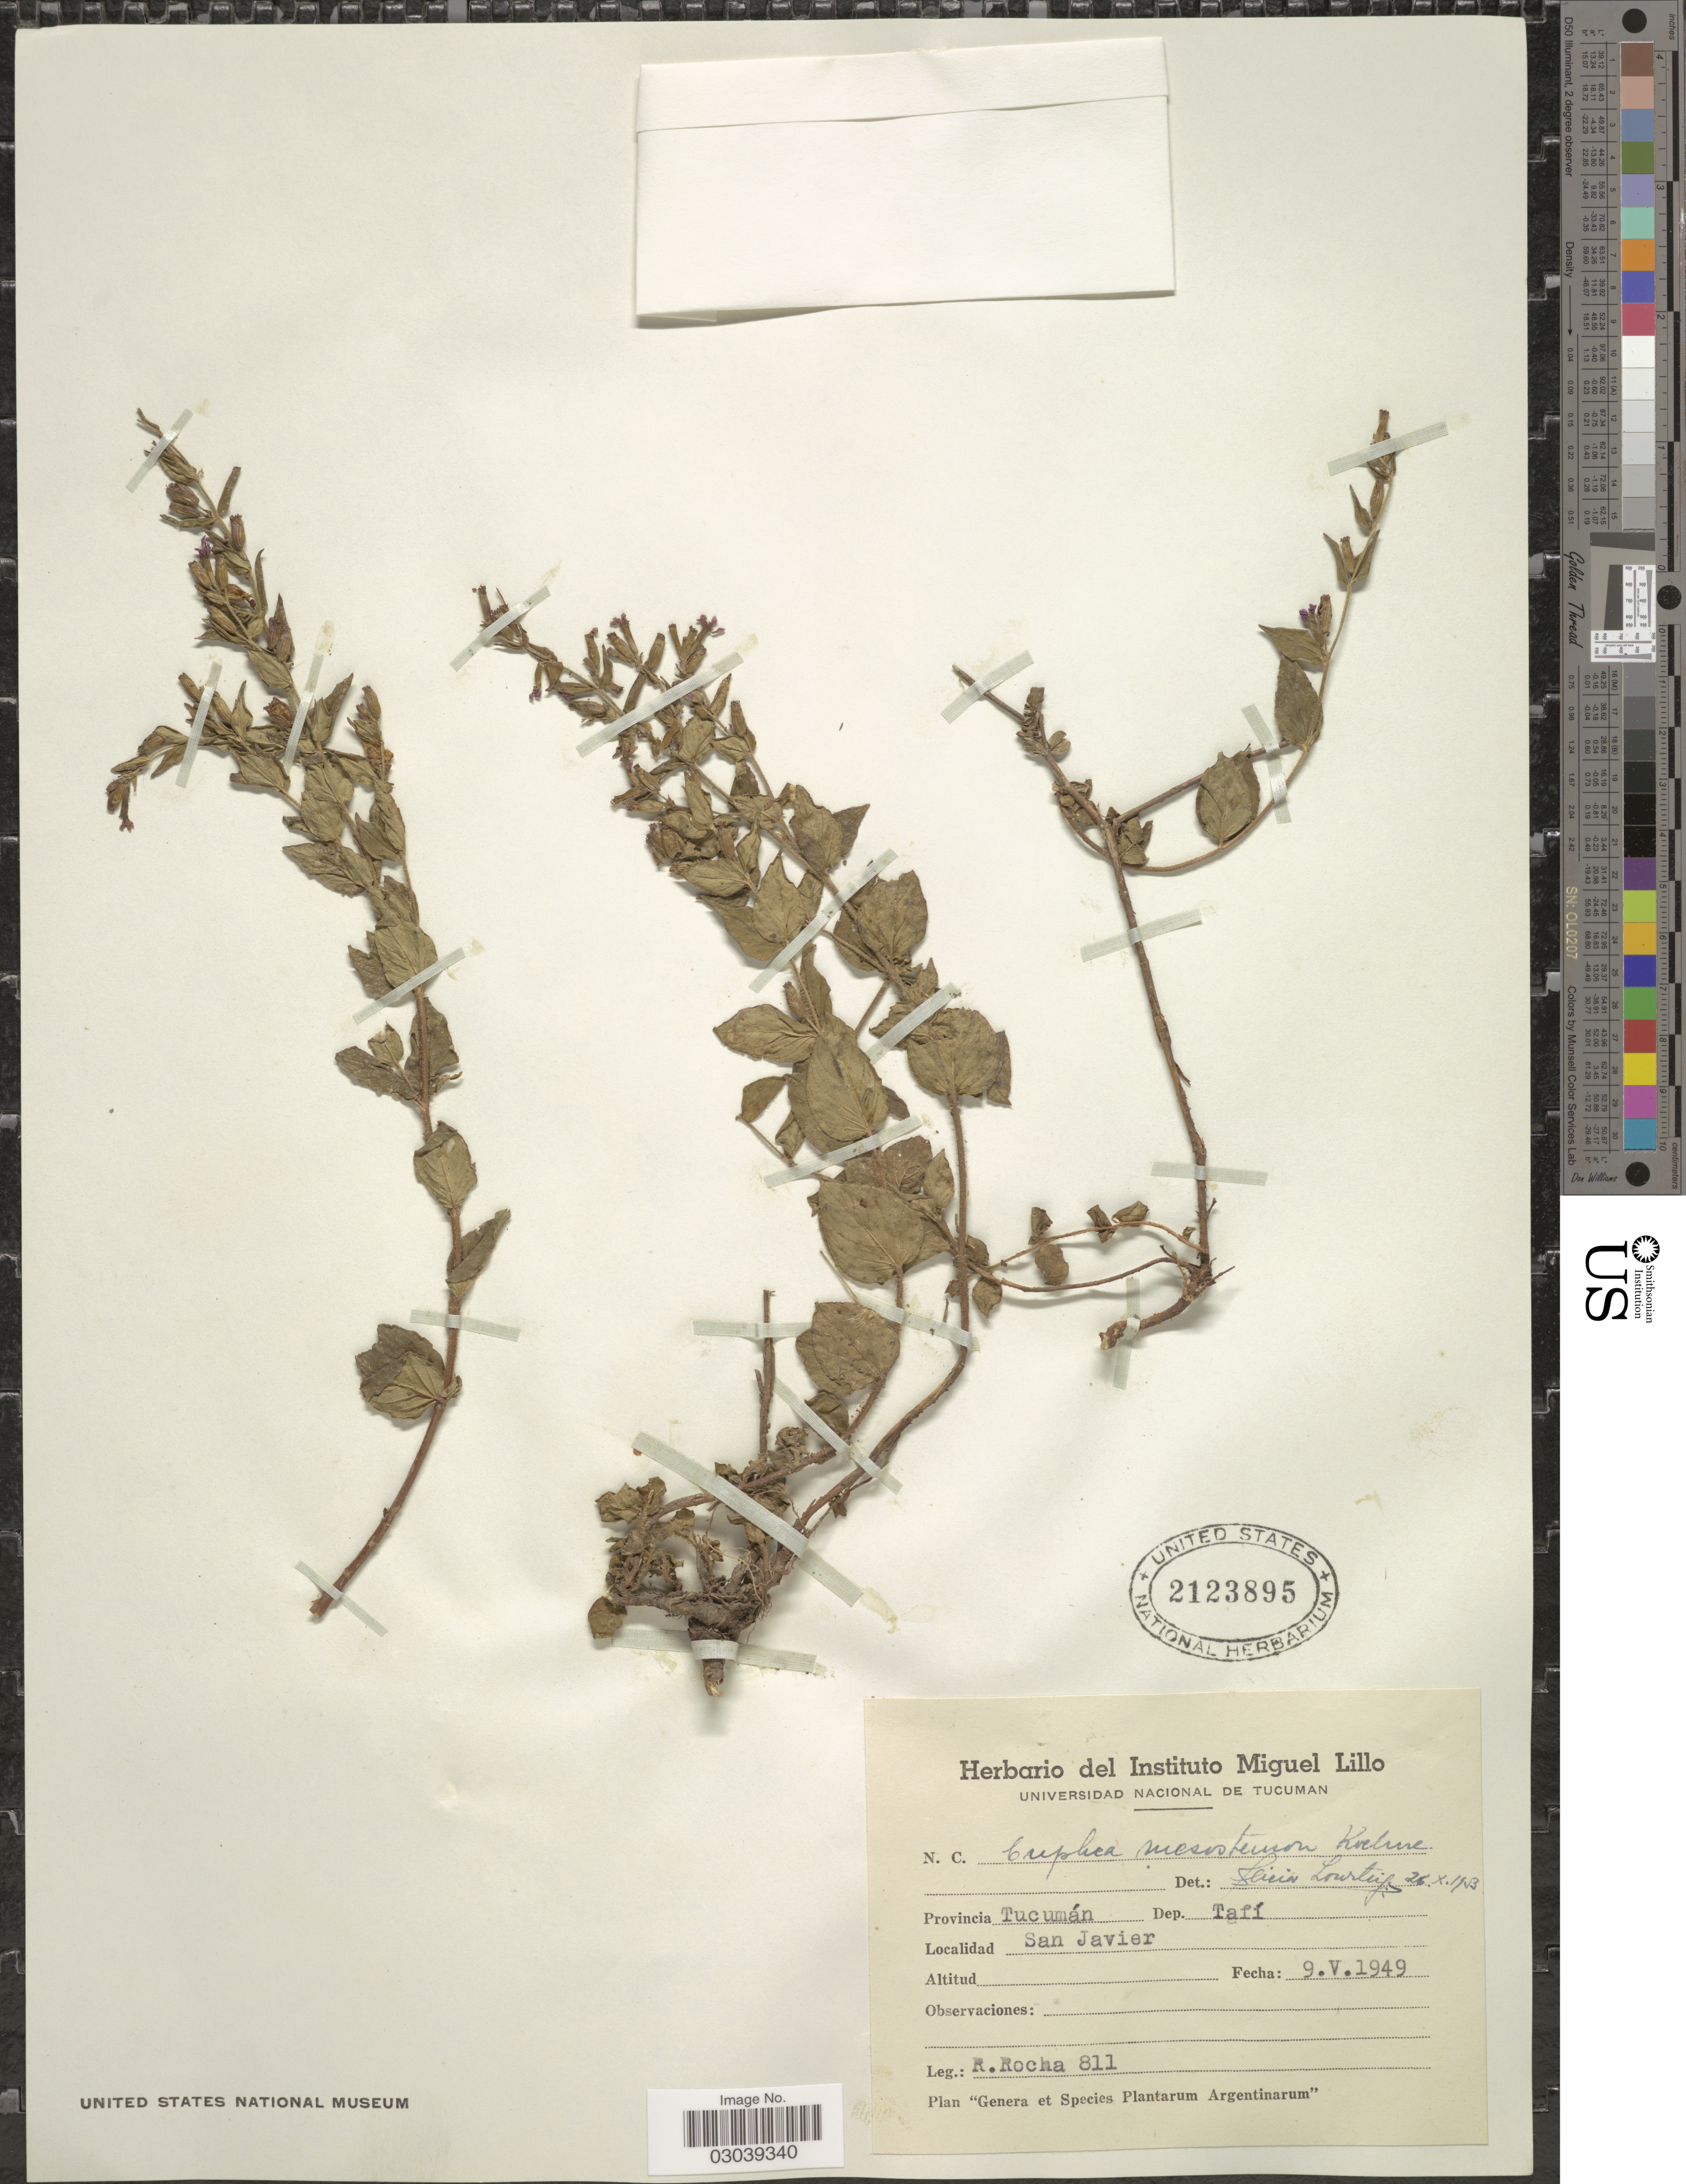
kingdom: Plantae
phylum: Tracheophyta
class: Magnoliopsida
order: Myrtales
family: Lythraceae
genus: Cuphea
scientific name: Cuphea calophylla subsp. mesostemon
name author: (Koehne) Lourteig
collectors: R. Rocha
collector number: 811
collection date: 1949-05-09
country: Argentina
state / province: Tucuman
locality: Dep. Tafí. San Javier.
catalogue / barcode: US 2123895